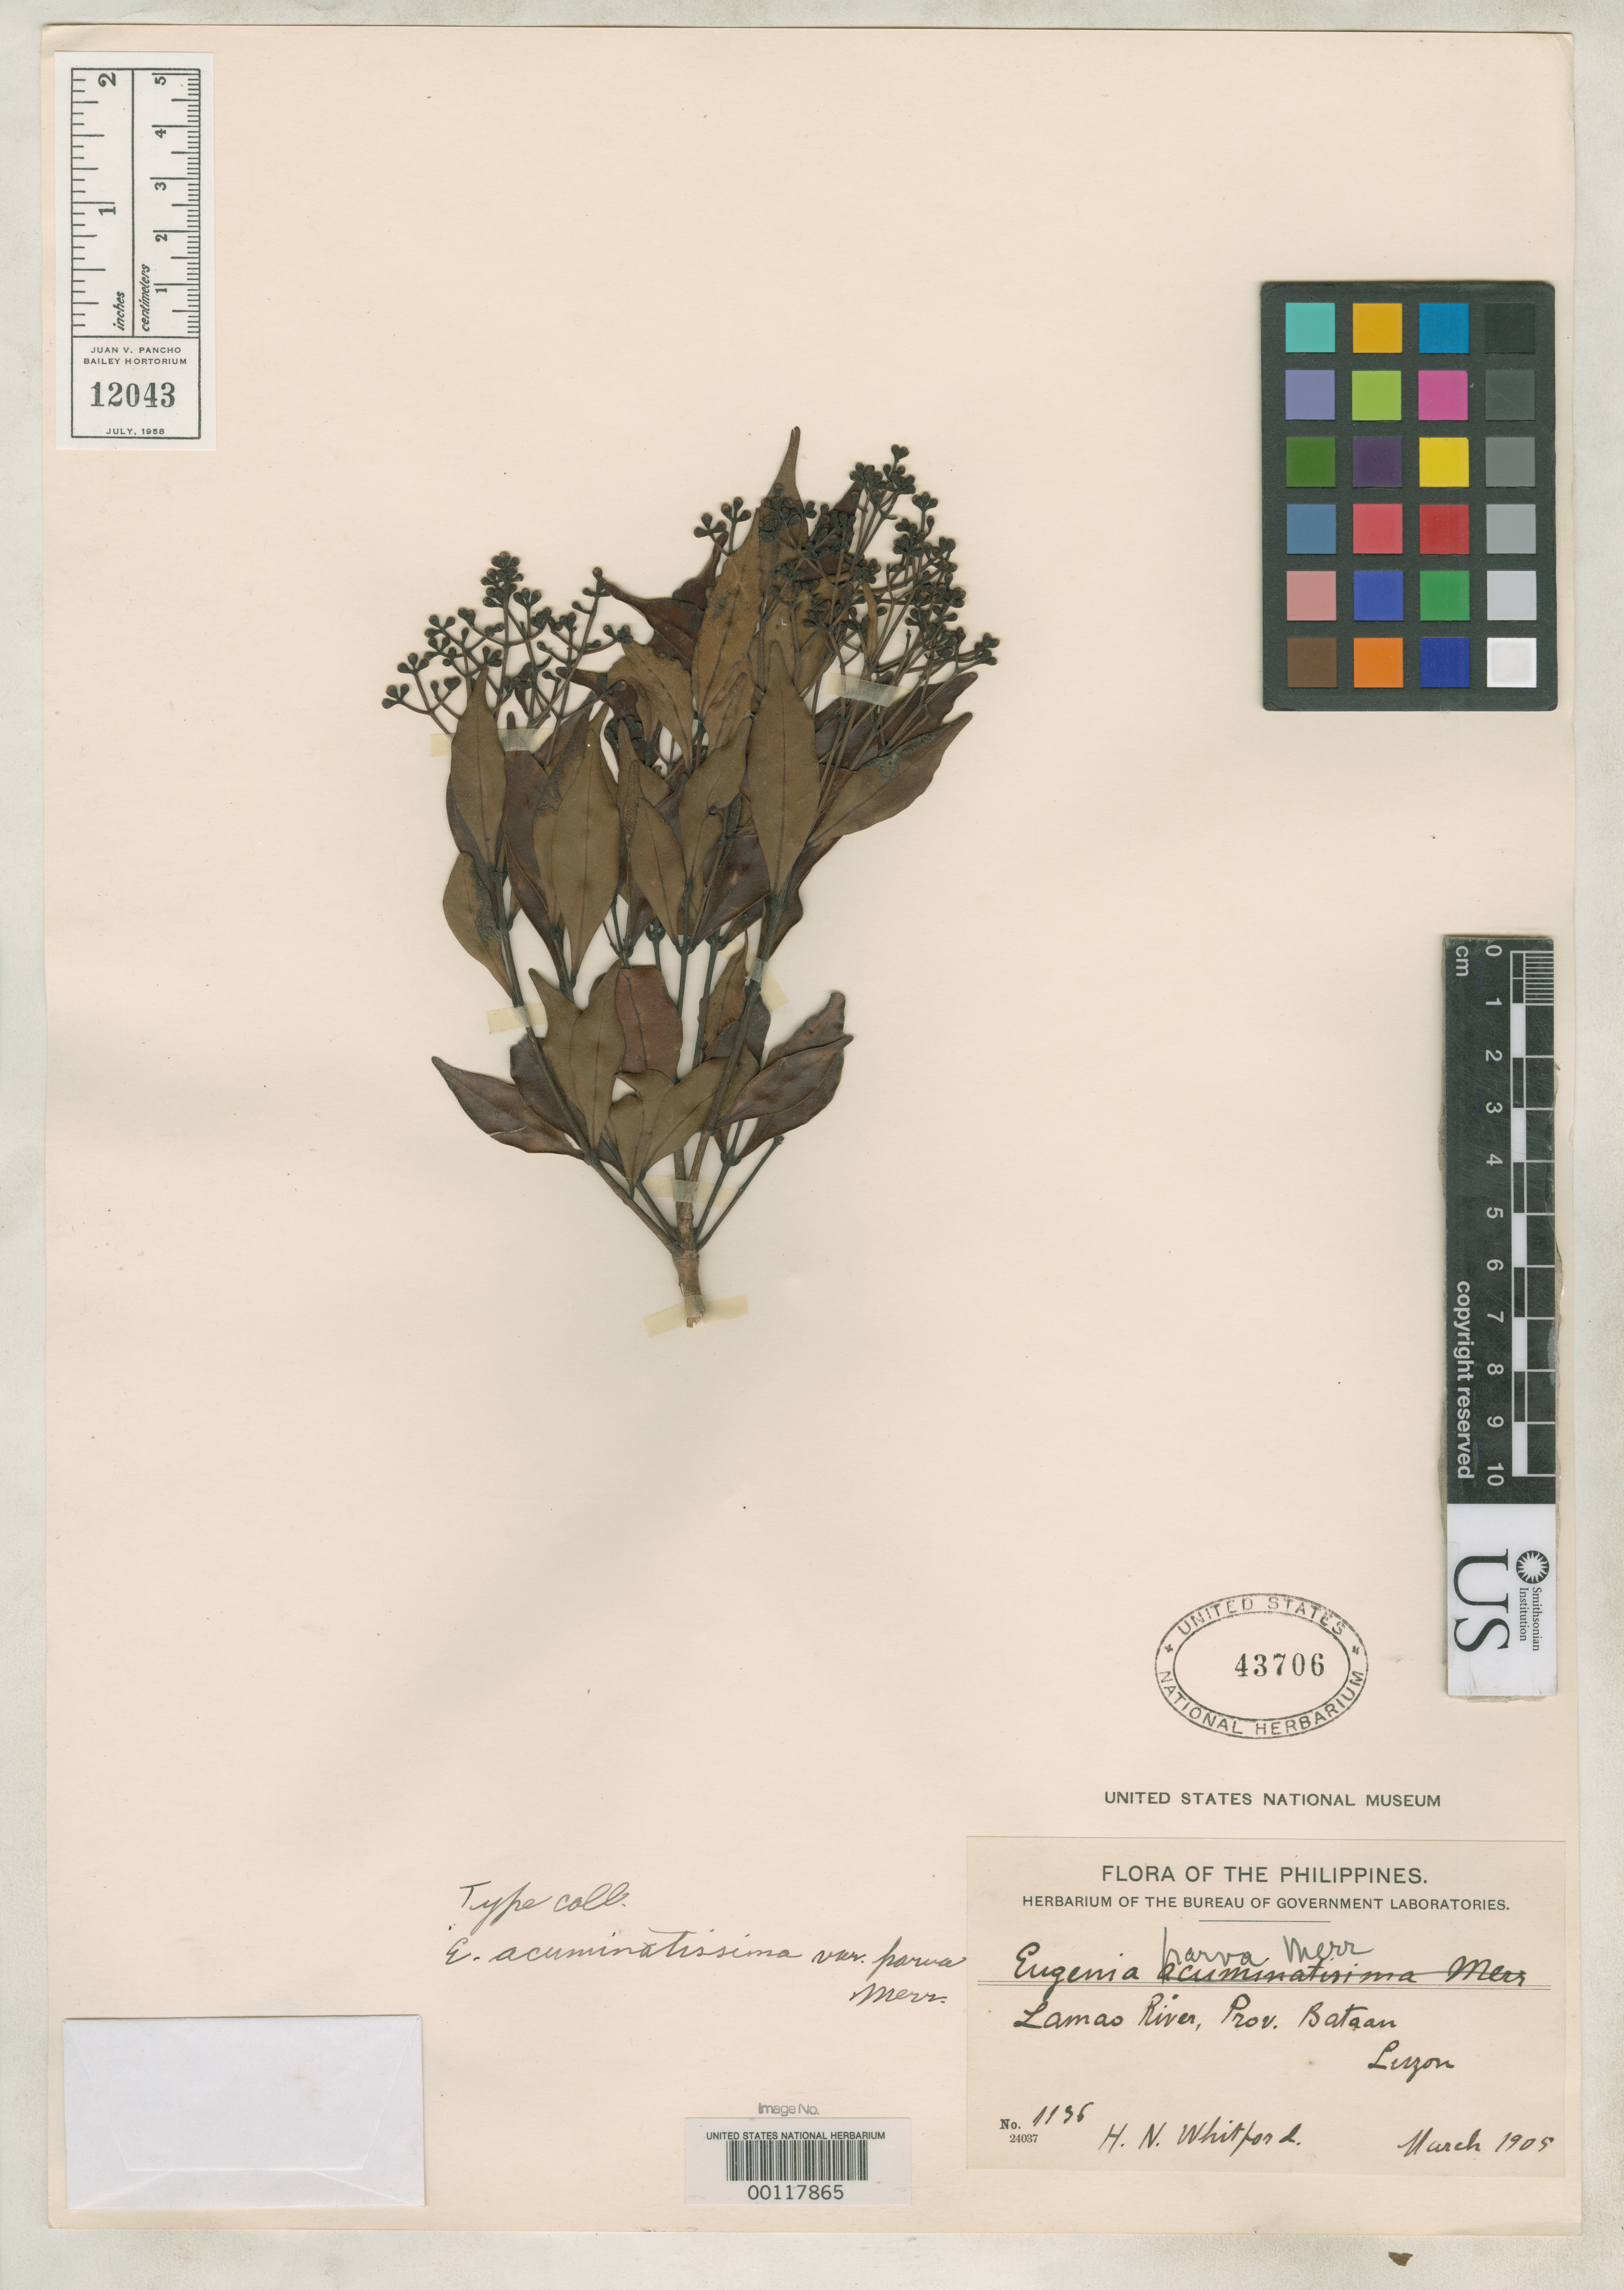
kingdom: Plantae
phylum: Tracheophyta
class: Magnoliopsida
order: Myrtales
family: Myrtaceae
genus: Eugenia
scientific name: Eugenia acuminatissima var. parva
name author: Merr.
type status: Isosyntype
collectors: H. N. Whitford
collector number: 1136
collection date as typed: Mar 1905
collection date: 1905-03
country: Philippines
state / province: Central Luzon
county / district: Bataan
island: Luzon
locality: Lamao.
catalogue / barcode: US 43706